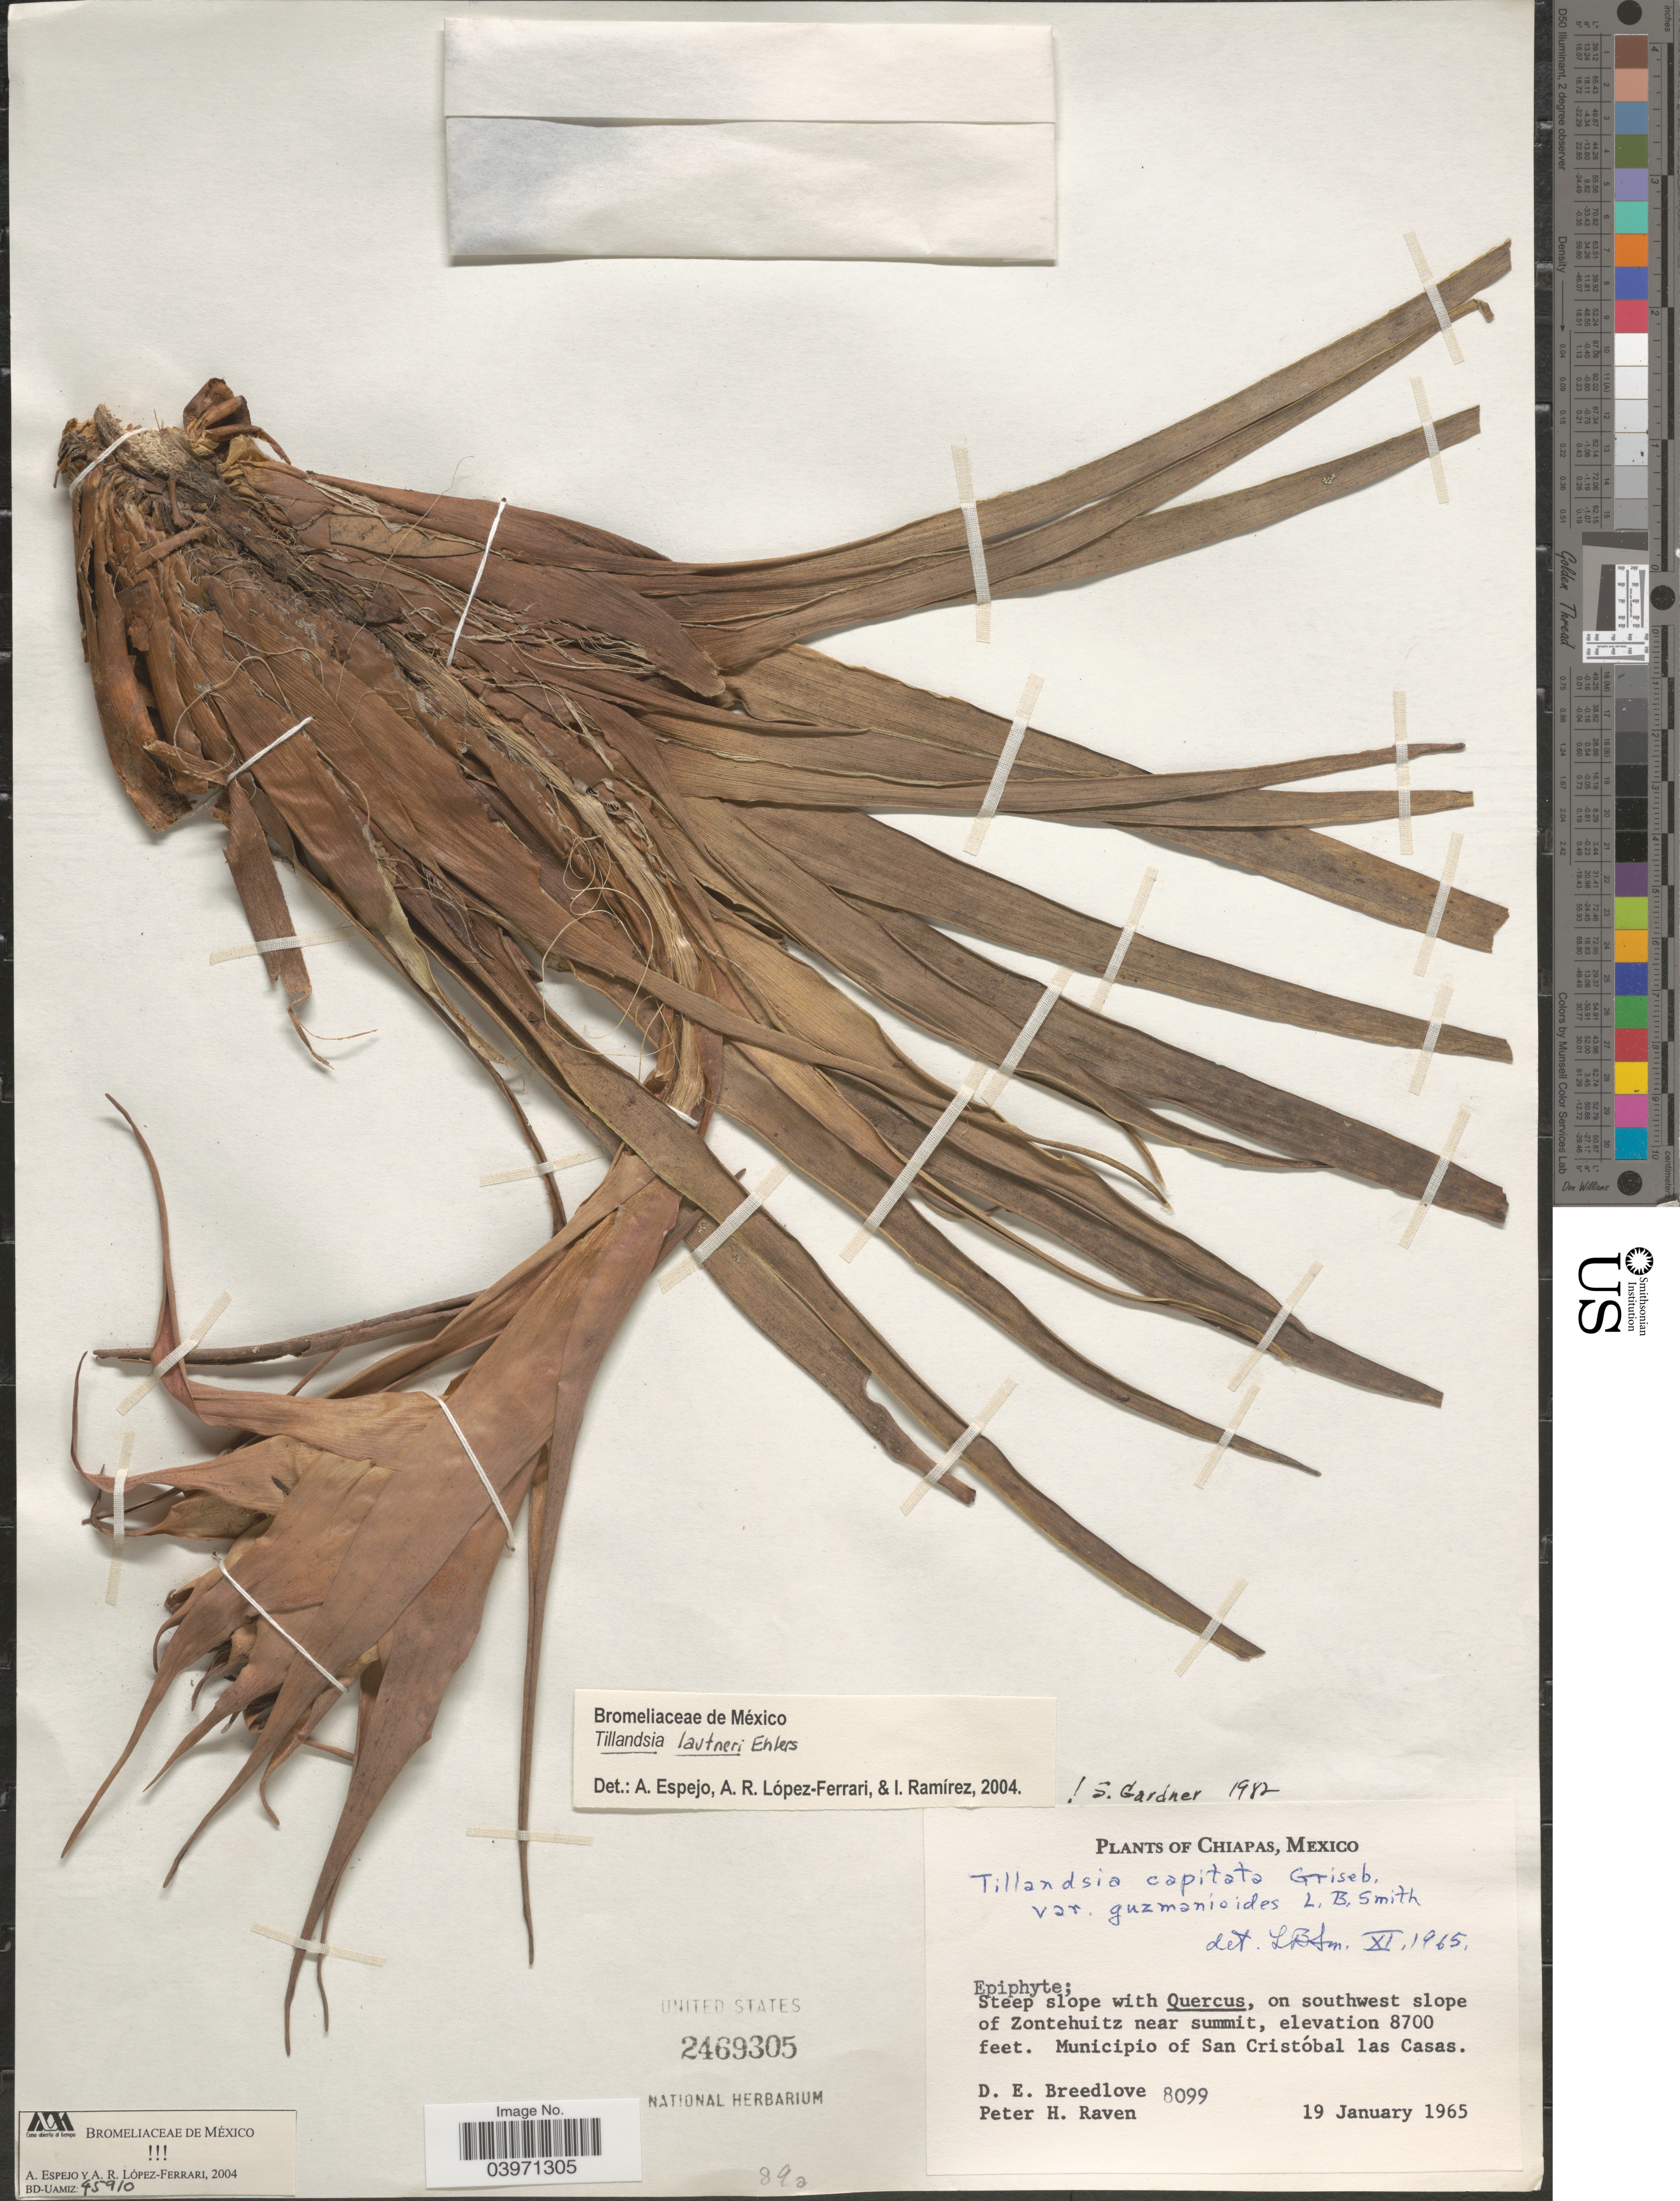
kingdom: Plantae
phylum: Tracheophyta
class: Liliopsida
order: Poales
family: Bromeliaceae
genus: Tillandsia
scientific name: Tillandsia lautneri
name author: Ehlers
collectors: D. E. Breedlove & P. Raven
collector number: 8099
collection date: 1965-01-19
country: Mexico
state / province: Chiapas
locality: Steep slope, on southwest slope of Zontehuitz near summit. Municipio of San Cristóbal las Casas.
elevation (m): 2652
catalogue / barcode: US 2469305